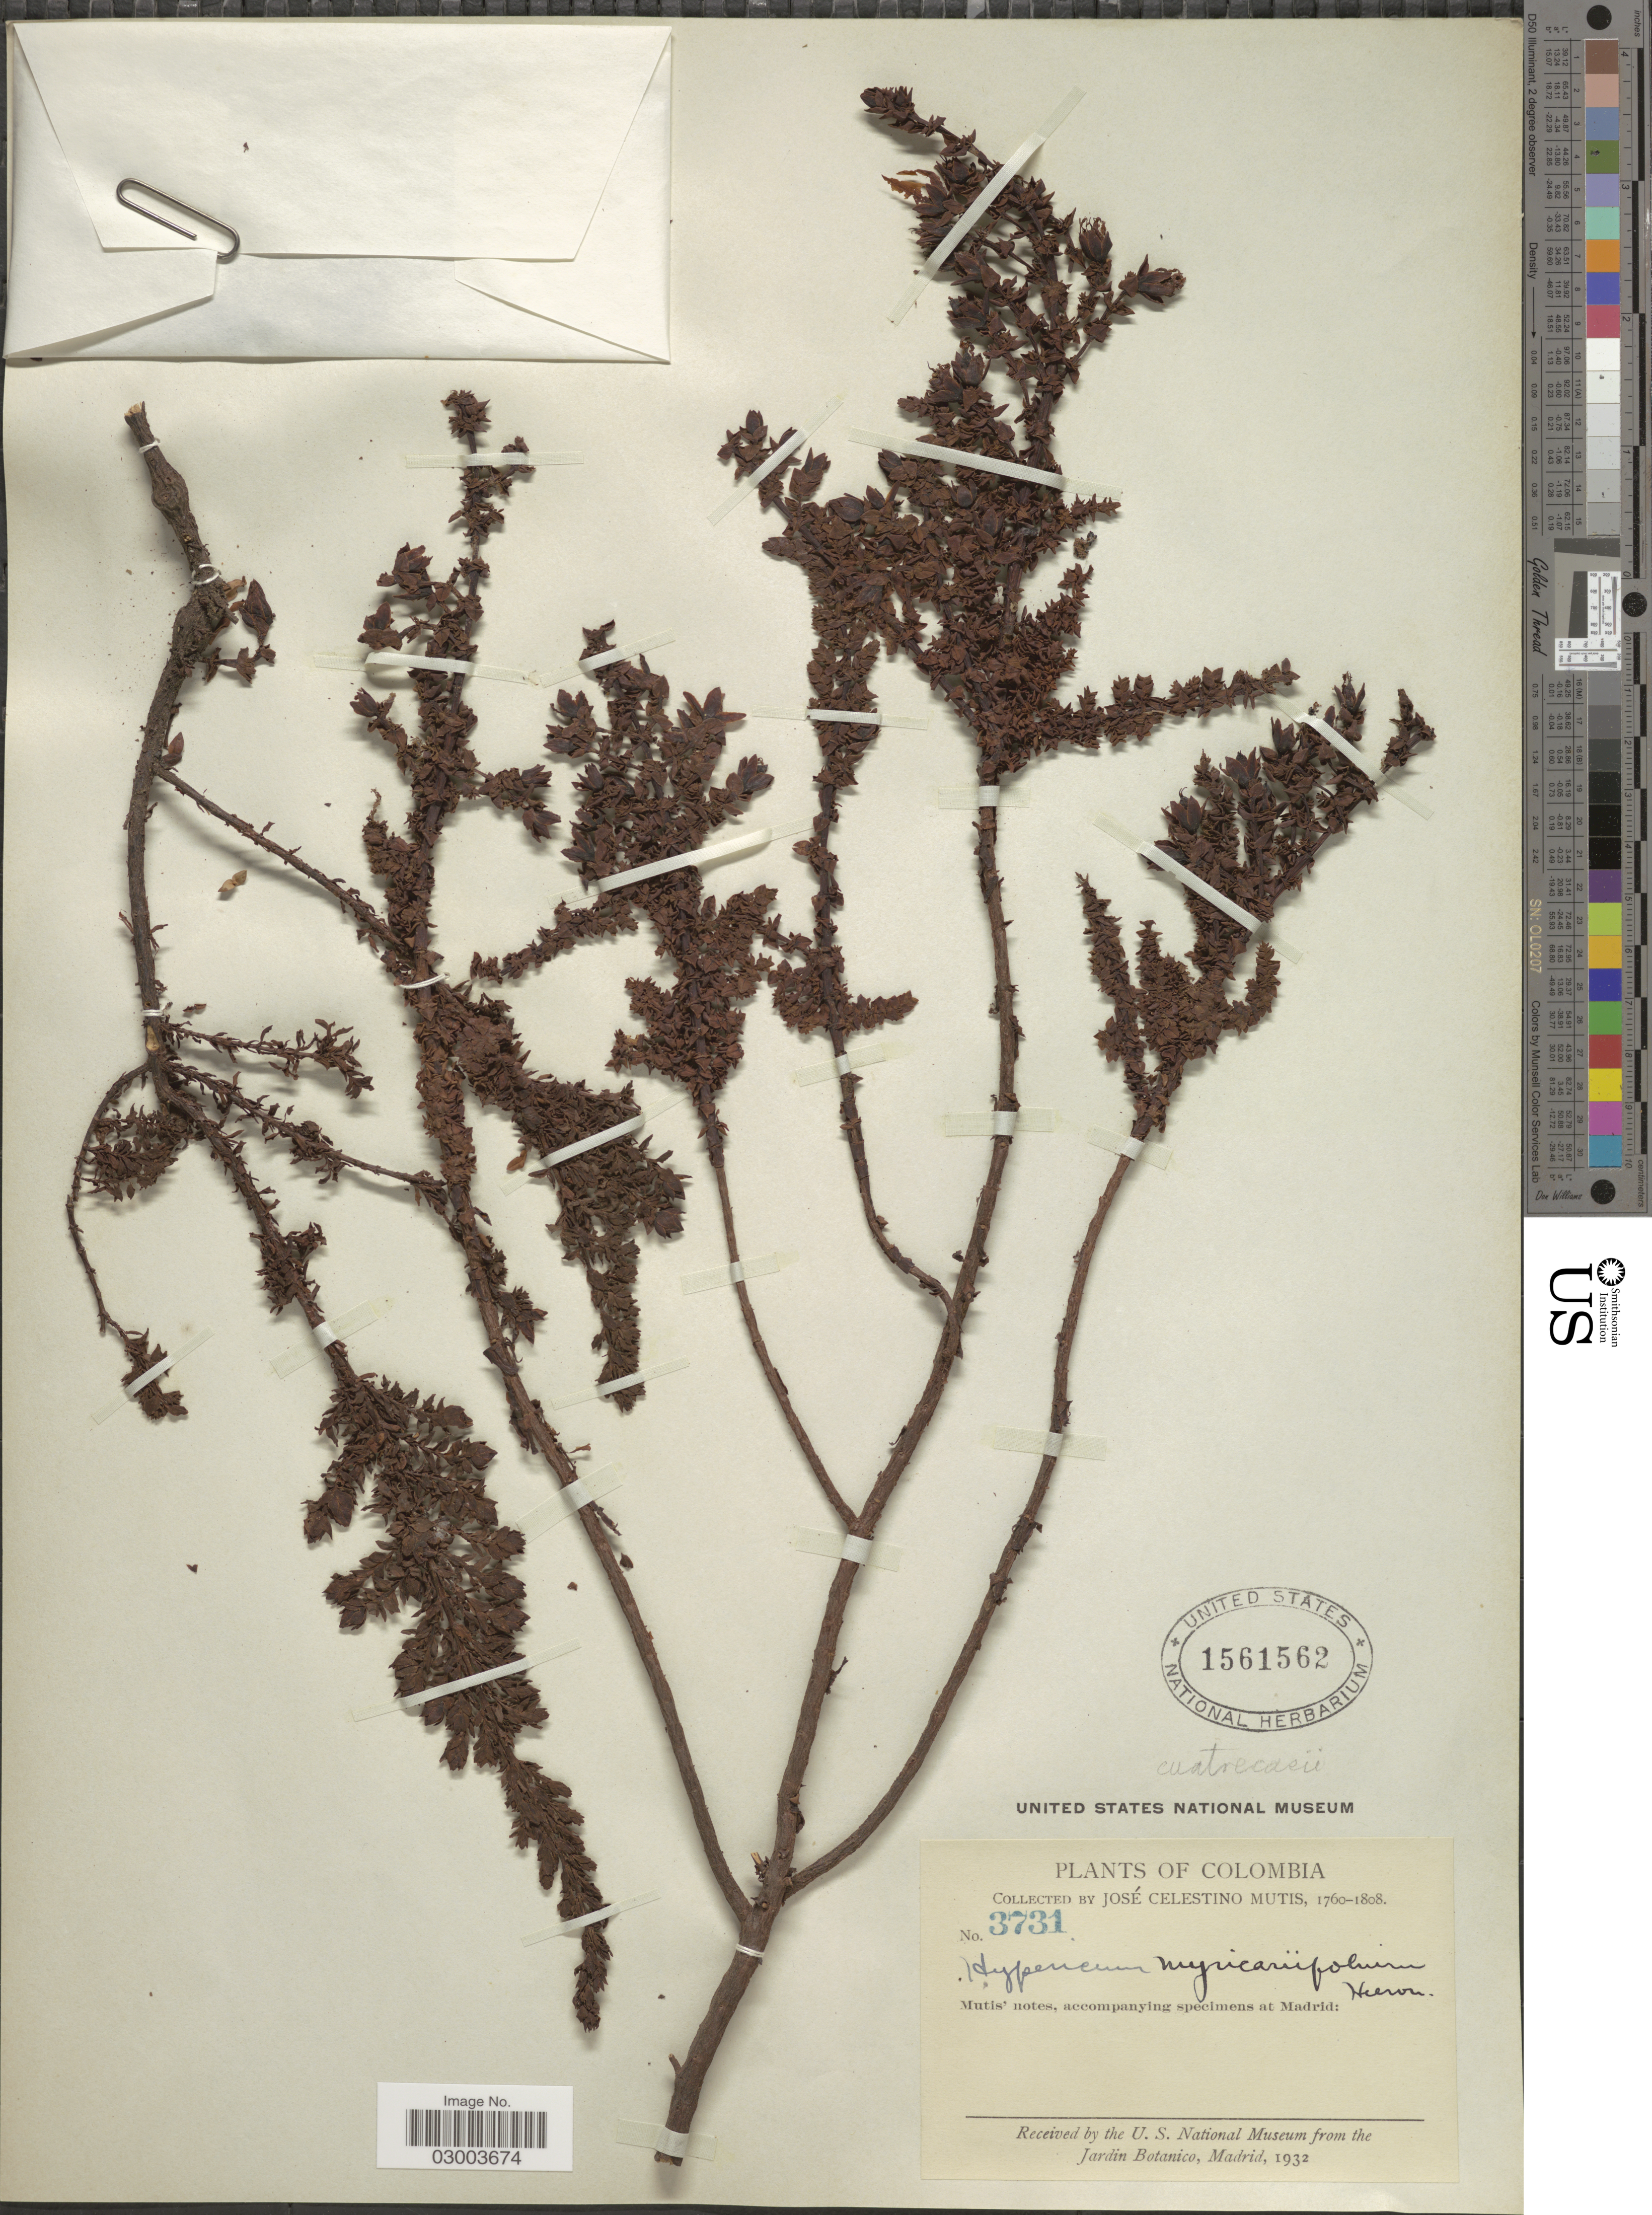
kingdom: Plantae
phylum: Tracheophyta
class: Magnoliopsida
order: Malpighiales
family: Hypericaceae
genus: Hypericum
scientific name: Hypericum cuatrecasii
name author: Gleason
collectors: J. C. B. Mutis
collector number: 3731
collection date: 1760/1808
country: Colombia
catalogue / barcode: US 1561562